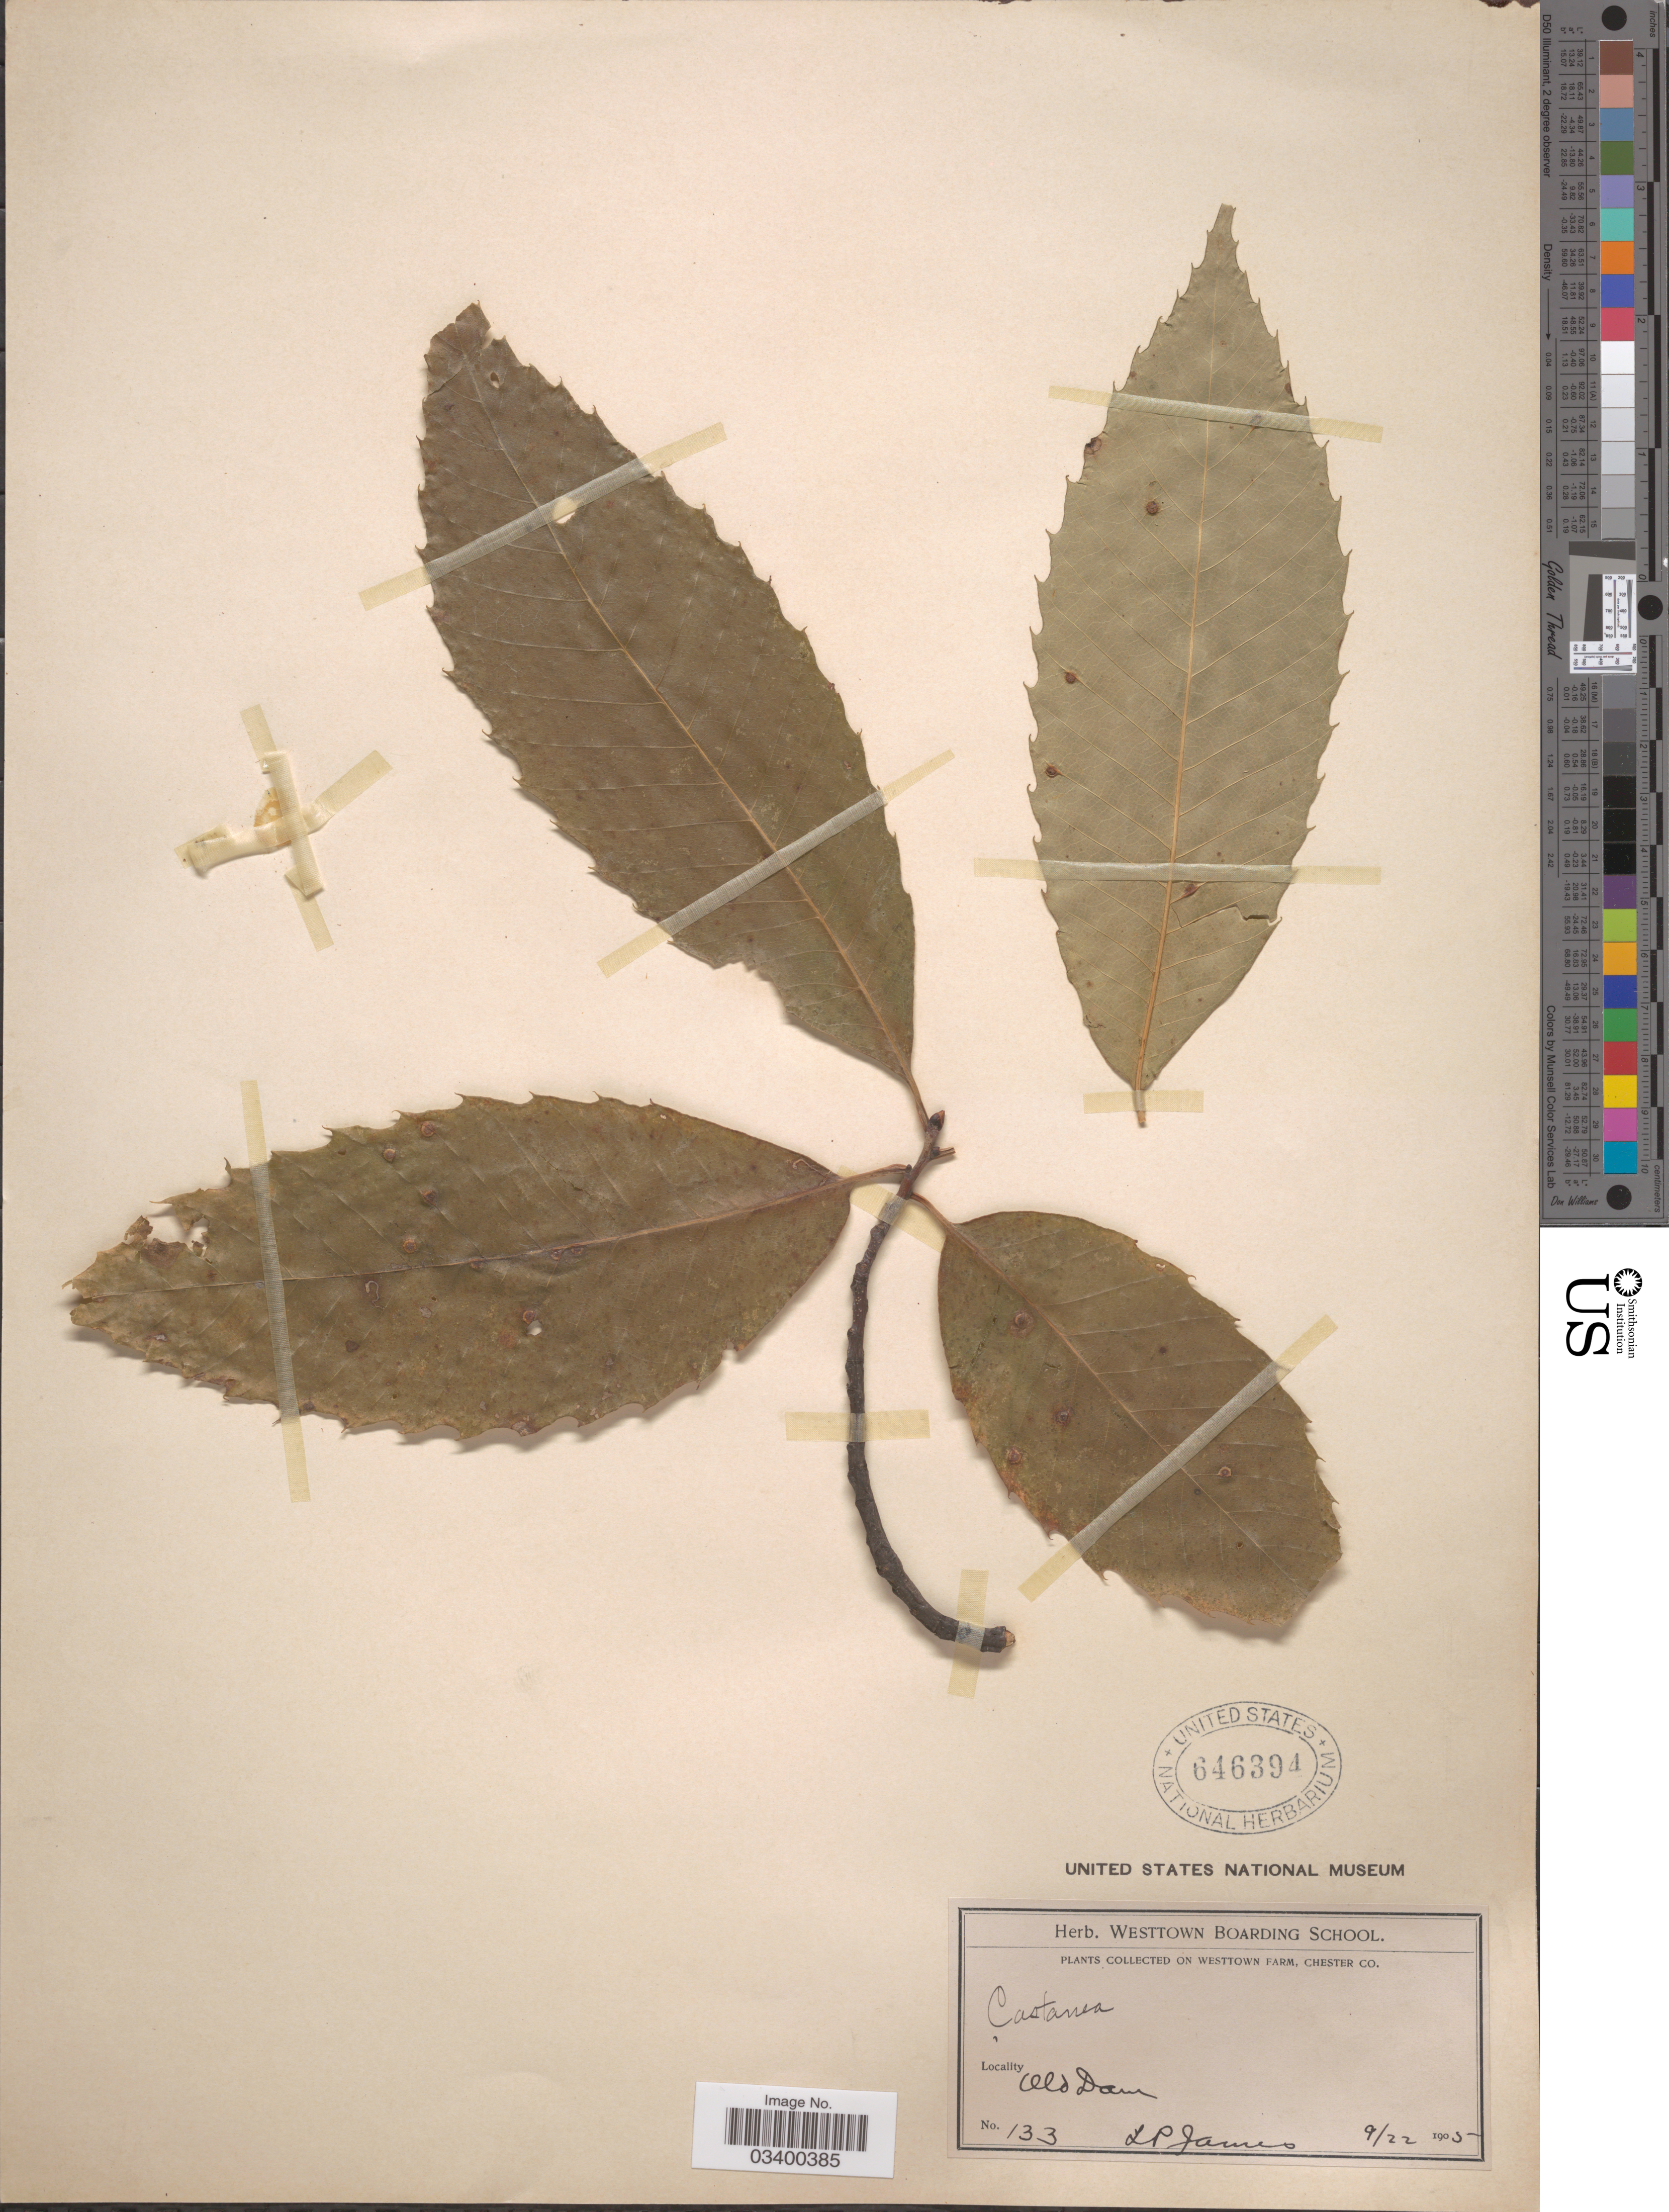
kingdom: Plantae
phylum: Tracheophyta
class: Magnoliopsida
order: Fagales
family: Fagaceae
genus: Castanea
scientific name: Castanea dentata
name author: (Marshall) Borkh.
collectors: L. James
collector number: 133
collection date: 1905-09-22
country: United States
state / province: Pennsylvania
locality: Westtown Far, Chester Co. Old Dam.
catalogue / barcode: US 646394